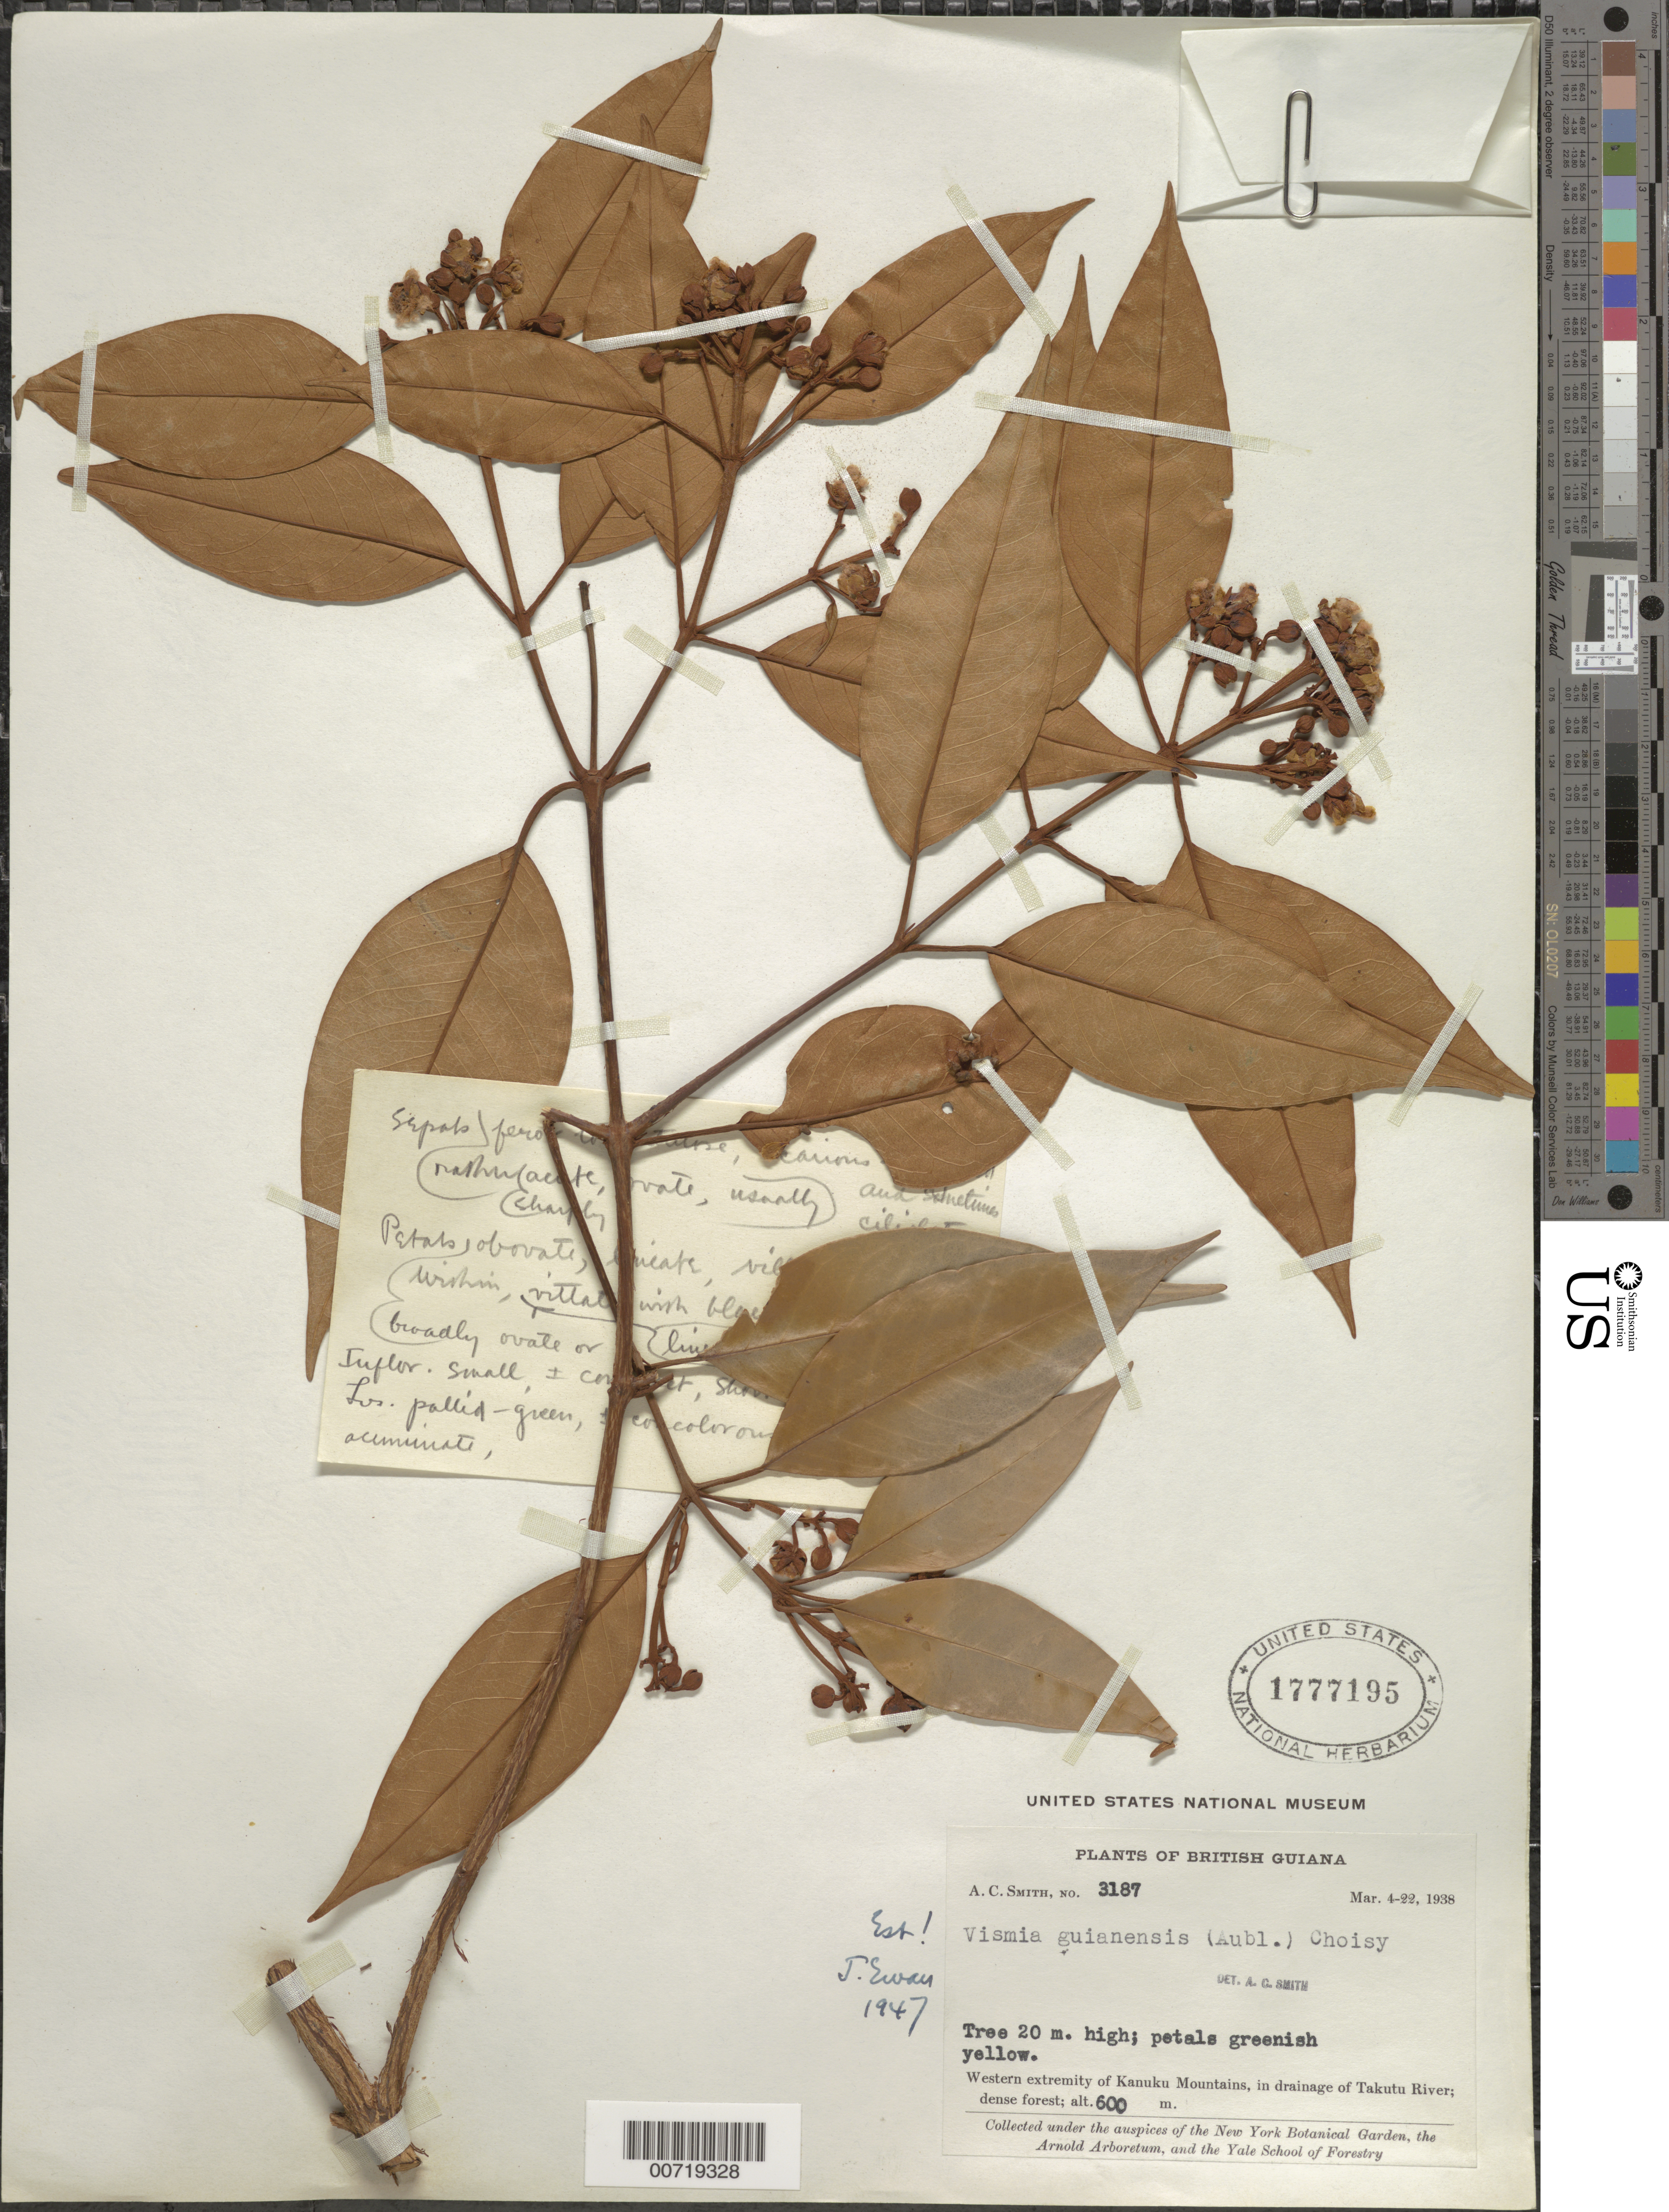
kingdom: Plantae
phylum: Tracheophyta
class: Magnoliopsida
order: Malpighiales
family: Hypericaceae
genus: Vismia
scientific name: Vismia guianensis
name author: (Aubl.) Pers.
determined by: Ewan, J. A.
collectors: A. C. Smith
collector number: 3187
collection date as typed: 4-Mar-38 to 22-Mar-38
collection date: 1938-03-04/1938-03-22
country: Guyana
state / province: U. Takutu-U. Essequibo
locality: Kanuku Mts., drainage of Takutu R., western extremity of Kanuku Mountains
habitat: Dense forest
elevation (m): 600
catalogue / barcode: US 1777195